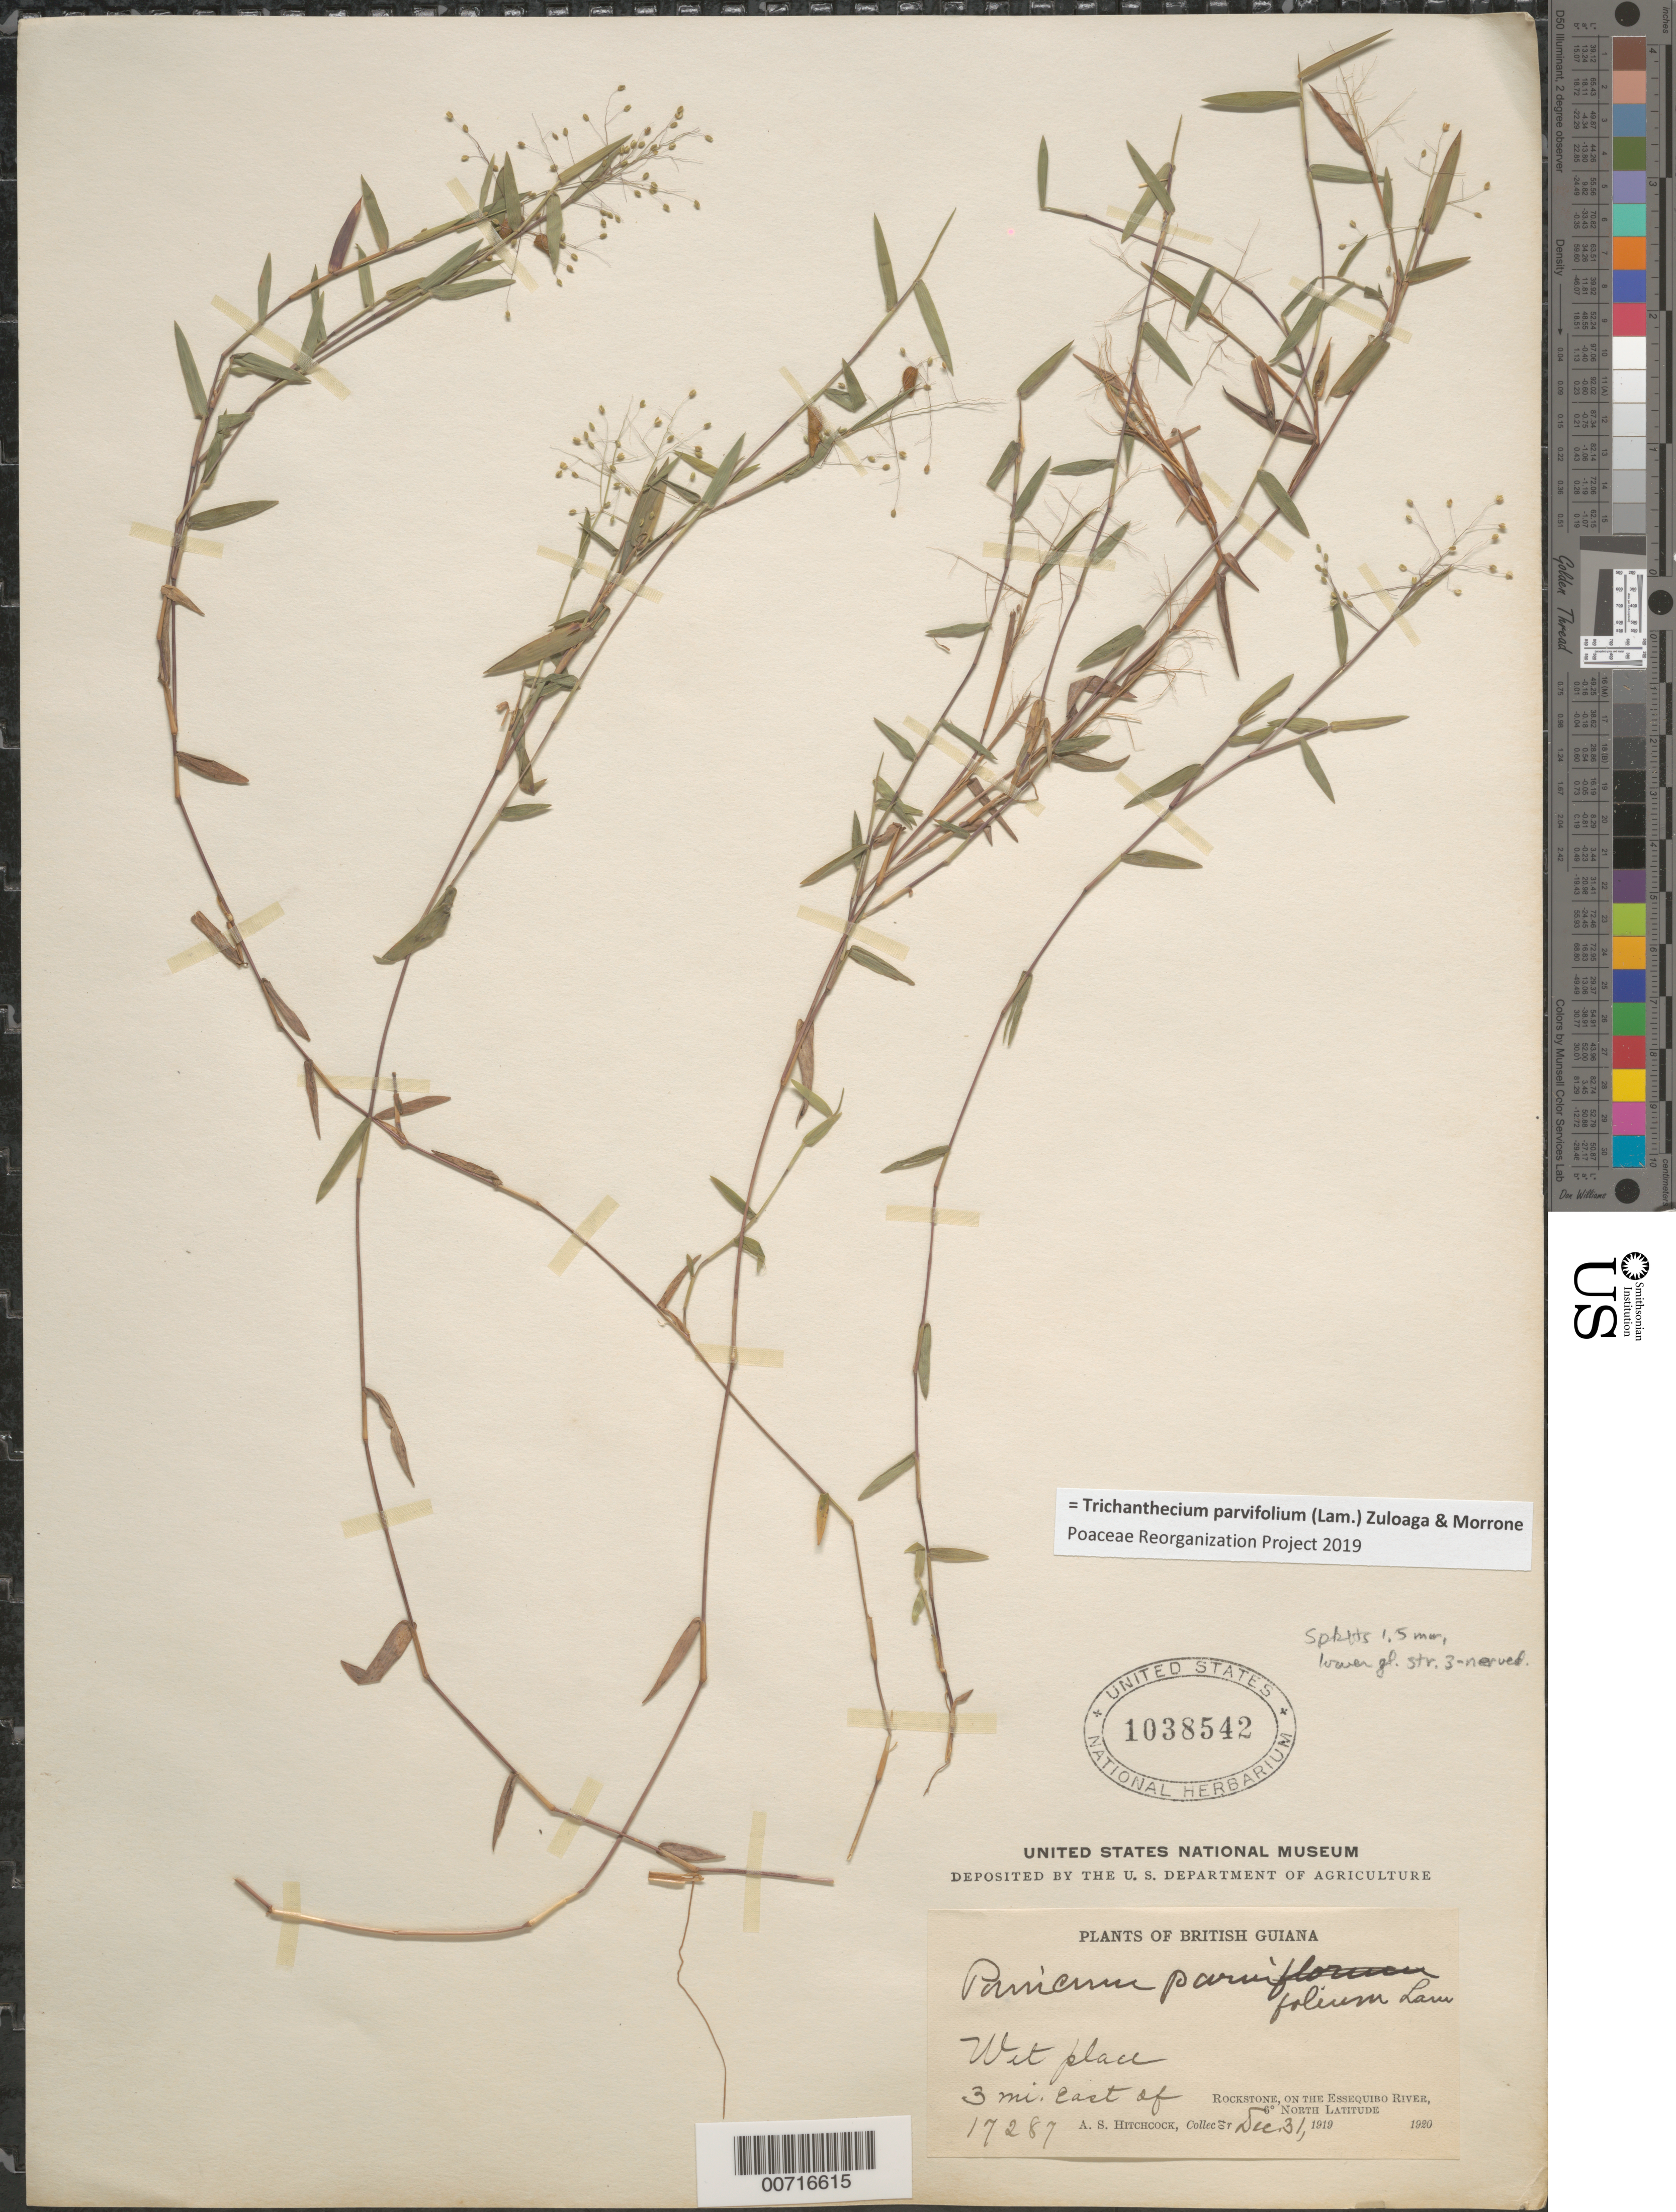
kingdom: Plantae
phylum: Tracheophyta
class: Liliopsida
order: Poales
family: Poaceae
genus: Trichanthecium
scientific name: Trichanthecium parvifolium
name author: (Lam.) Zuloaga & Morrone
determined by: Poaceae Reorganization Project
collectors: A. S. Hitchcock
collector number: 17287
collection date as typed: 31-Dec-19 to 1-Jan-20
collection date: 1919-12-31/1920-01-01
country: Guyana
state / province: U. Demerara-Berbice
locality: Rockstone, on the Essequibo R., 3 mi E of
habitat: Wet place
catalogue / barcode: US 1038542